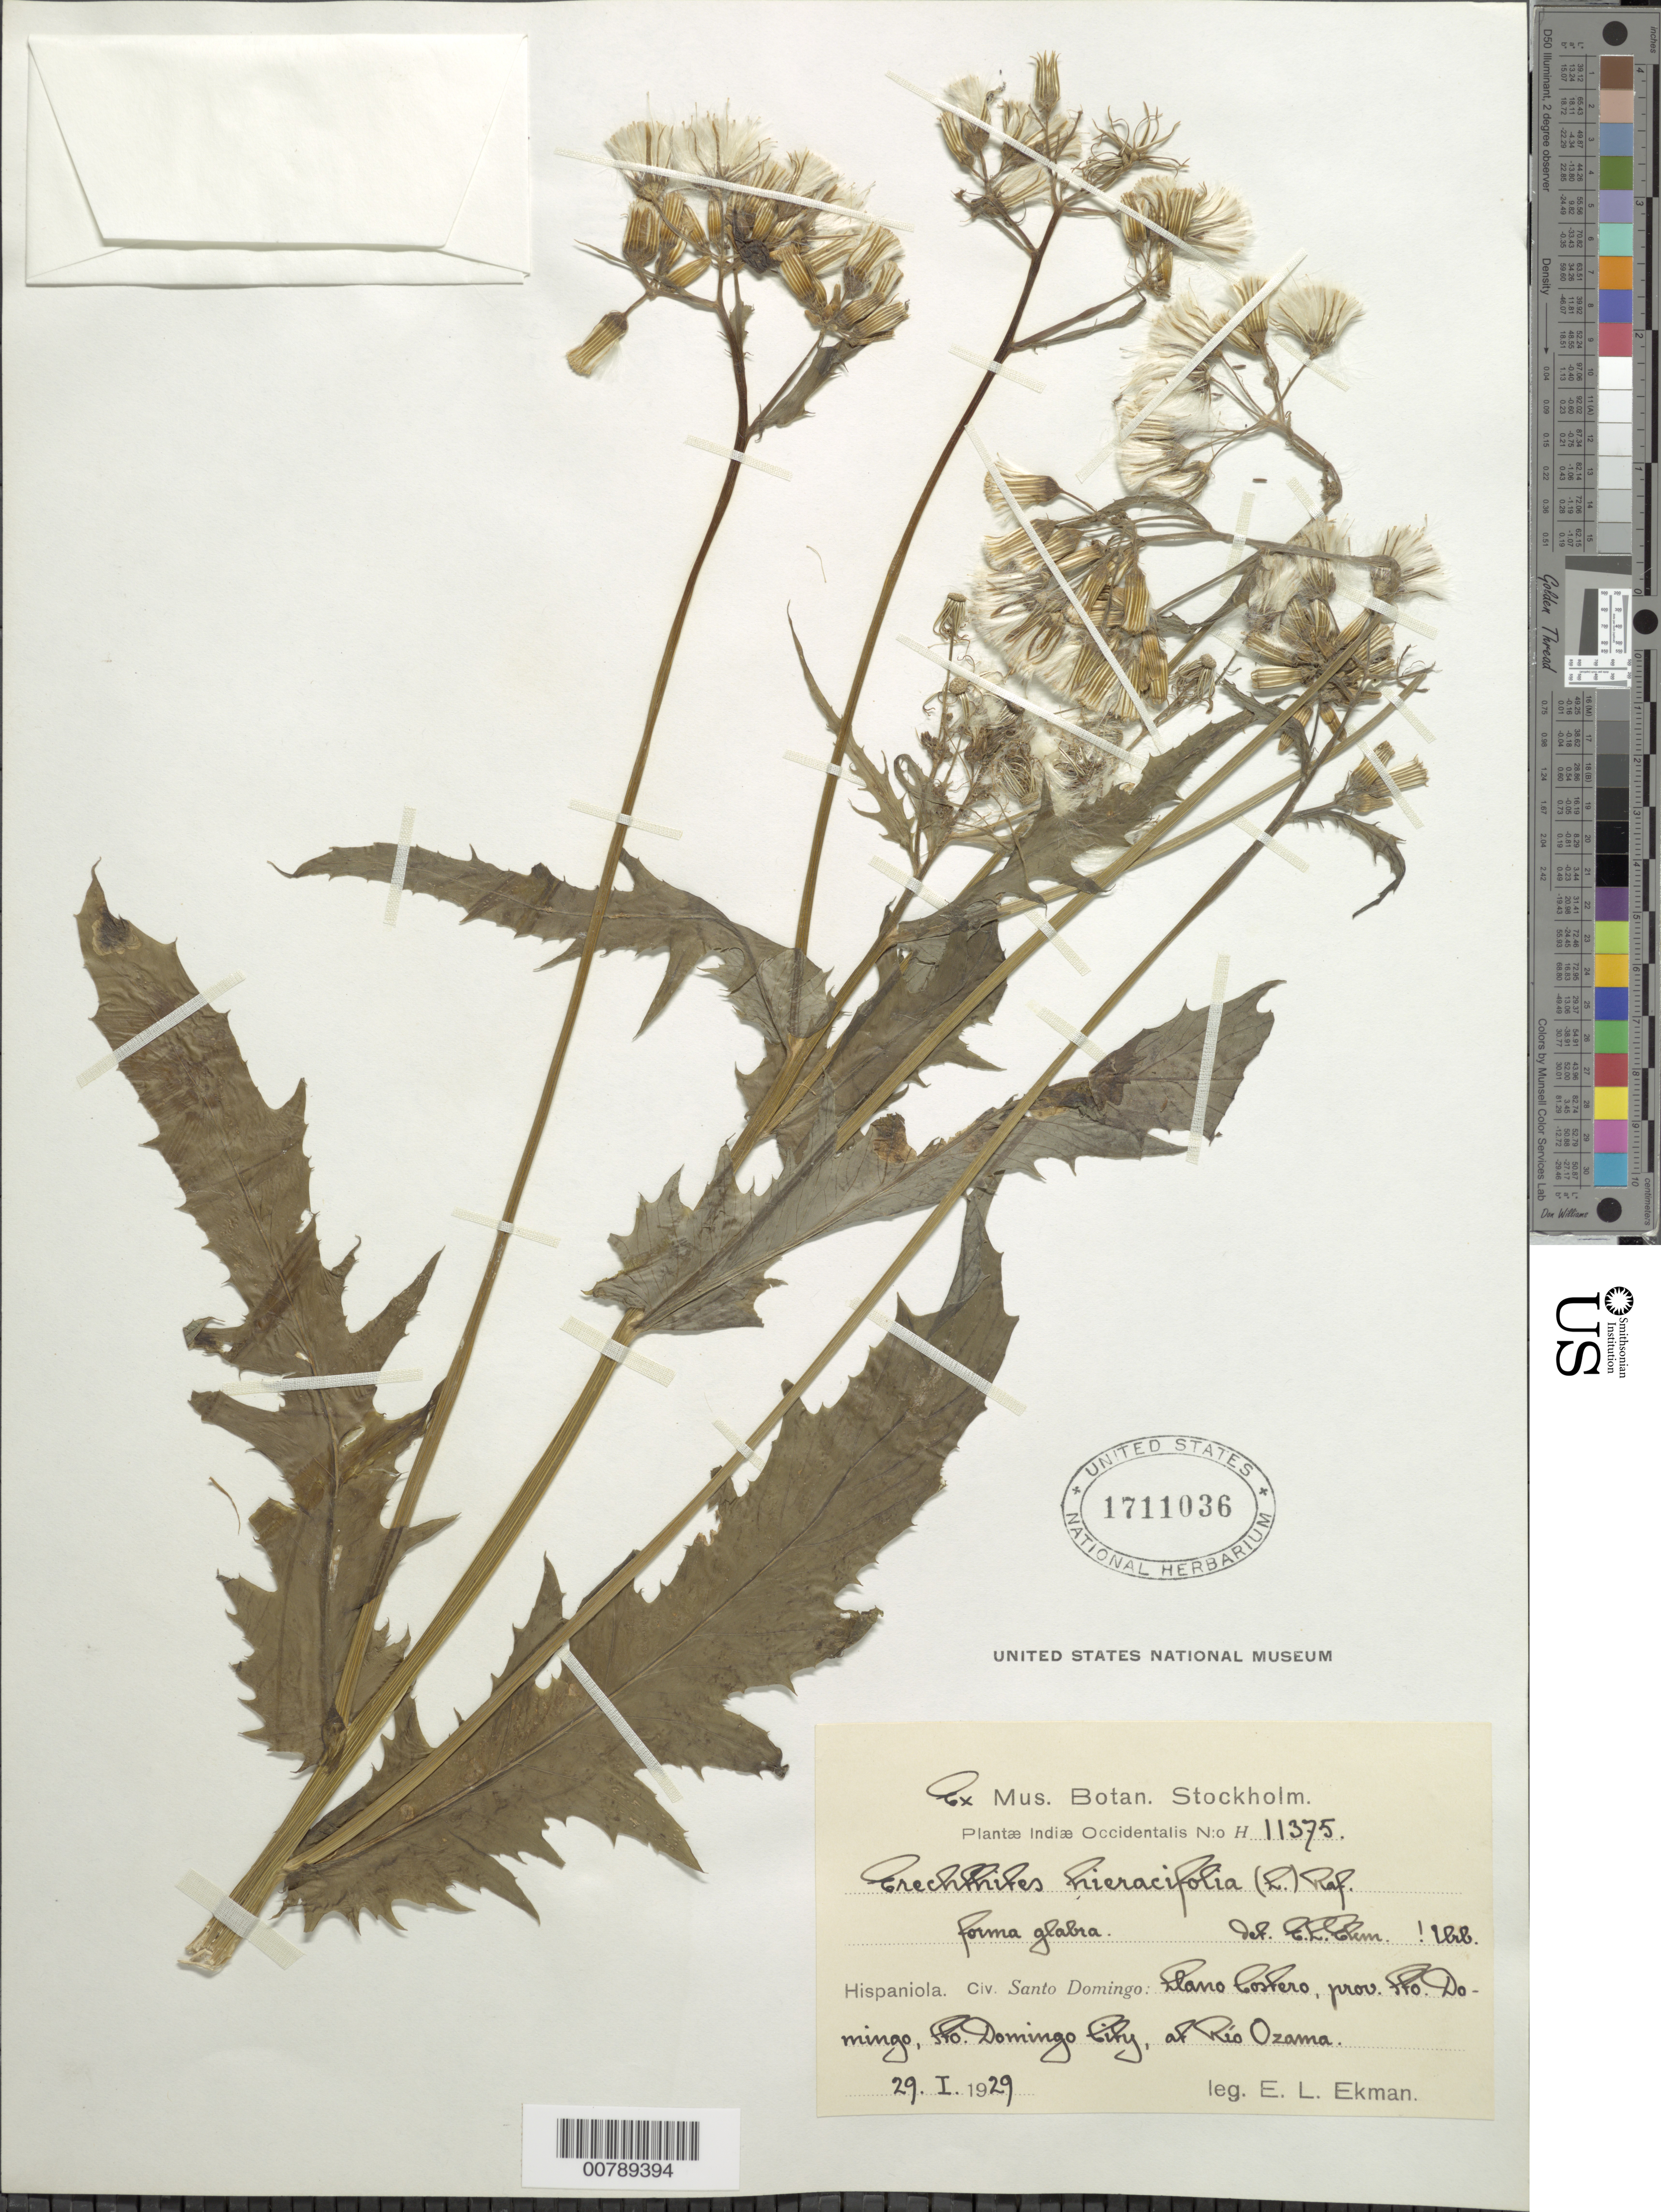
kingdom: Plantae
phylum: Tracheophyta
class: Magnoliopsida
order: Asterales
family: Asteraceae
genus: Erechtites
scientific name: Erechtites hieraciifolius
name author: (L.) Raf. ex DC.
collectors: E. L. Ekman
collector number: H 11375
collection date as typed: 29 Jan 1929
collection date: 1929-01-29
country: Dominican Republic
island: Hispaniola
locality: Santo Domingo: Llano Costero, provincia Sto. Domingo, Sto. Domingo City, at Río Ozama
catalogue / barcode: US 1711036